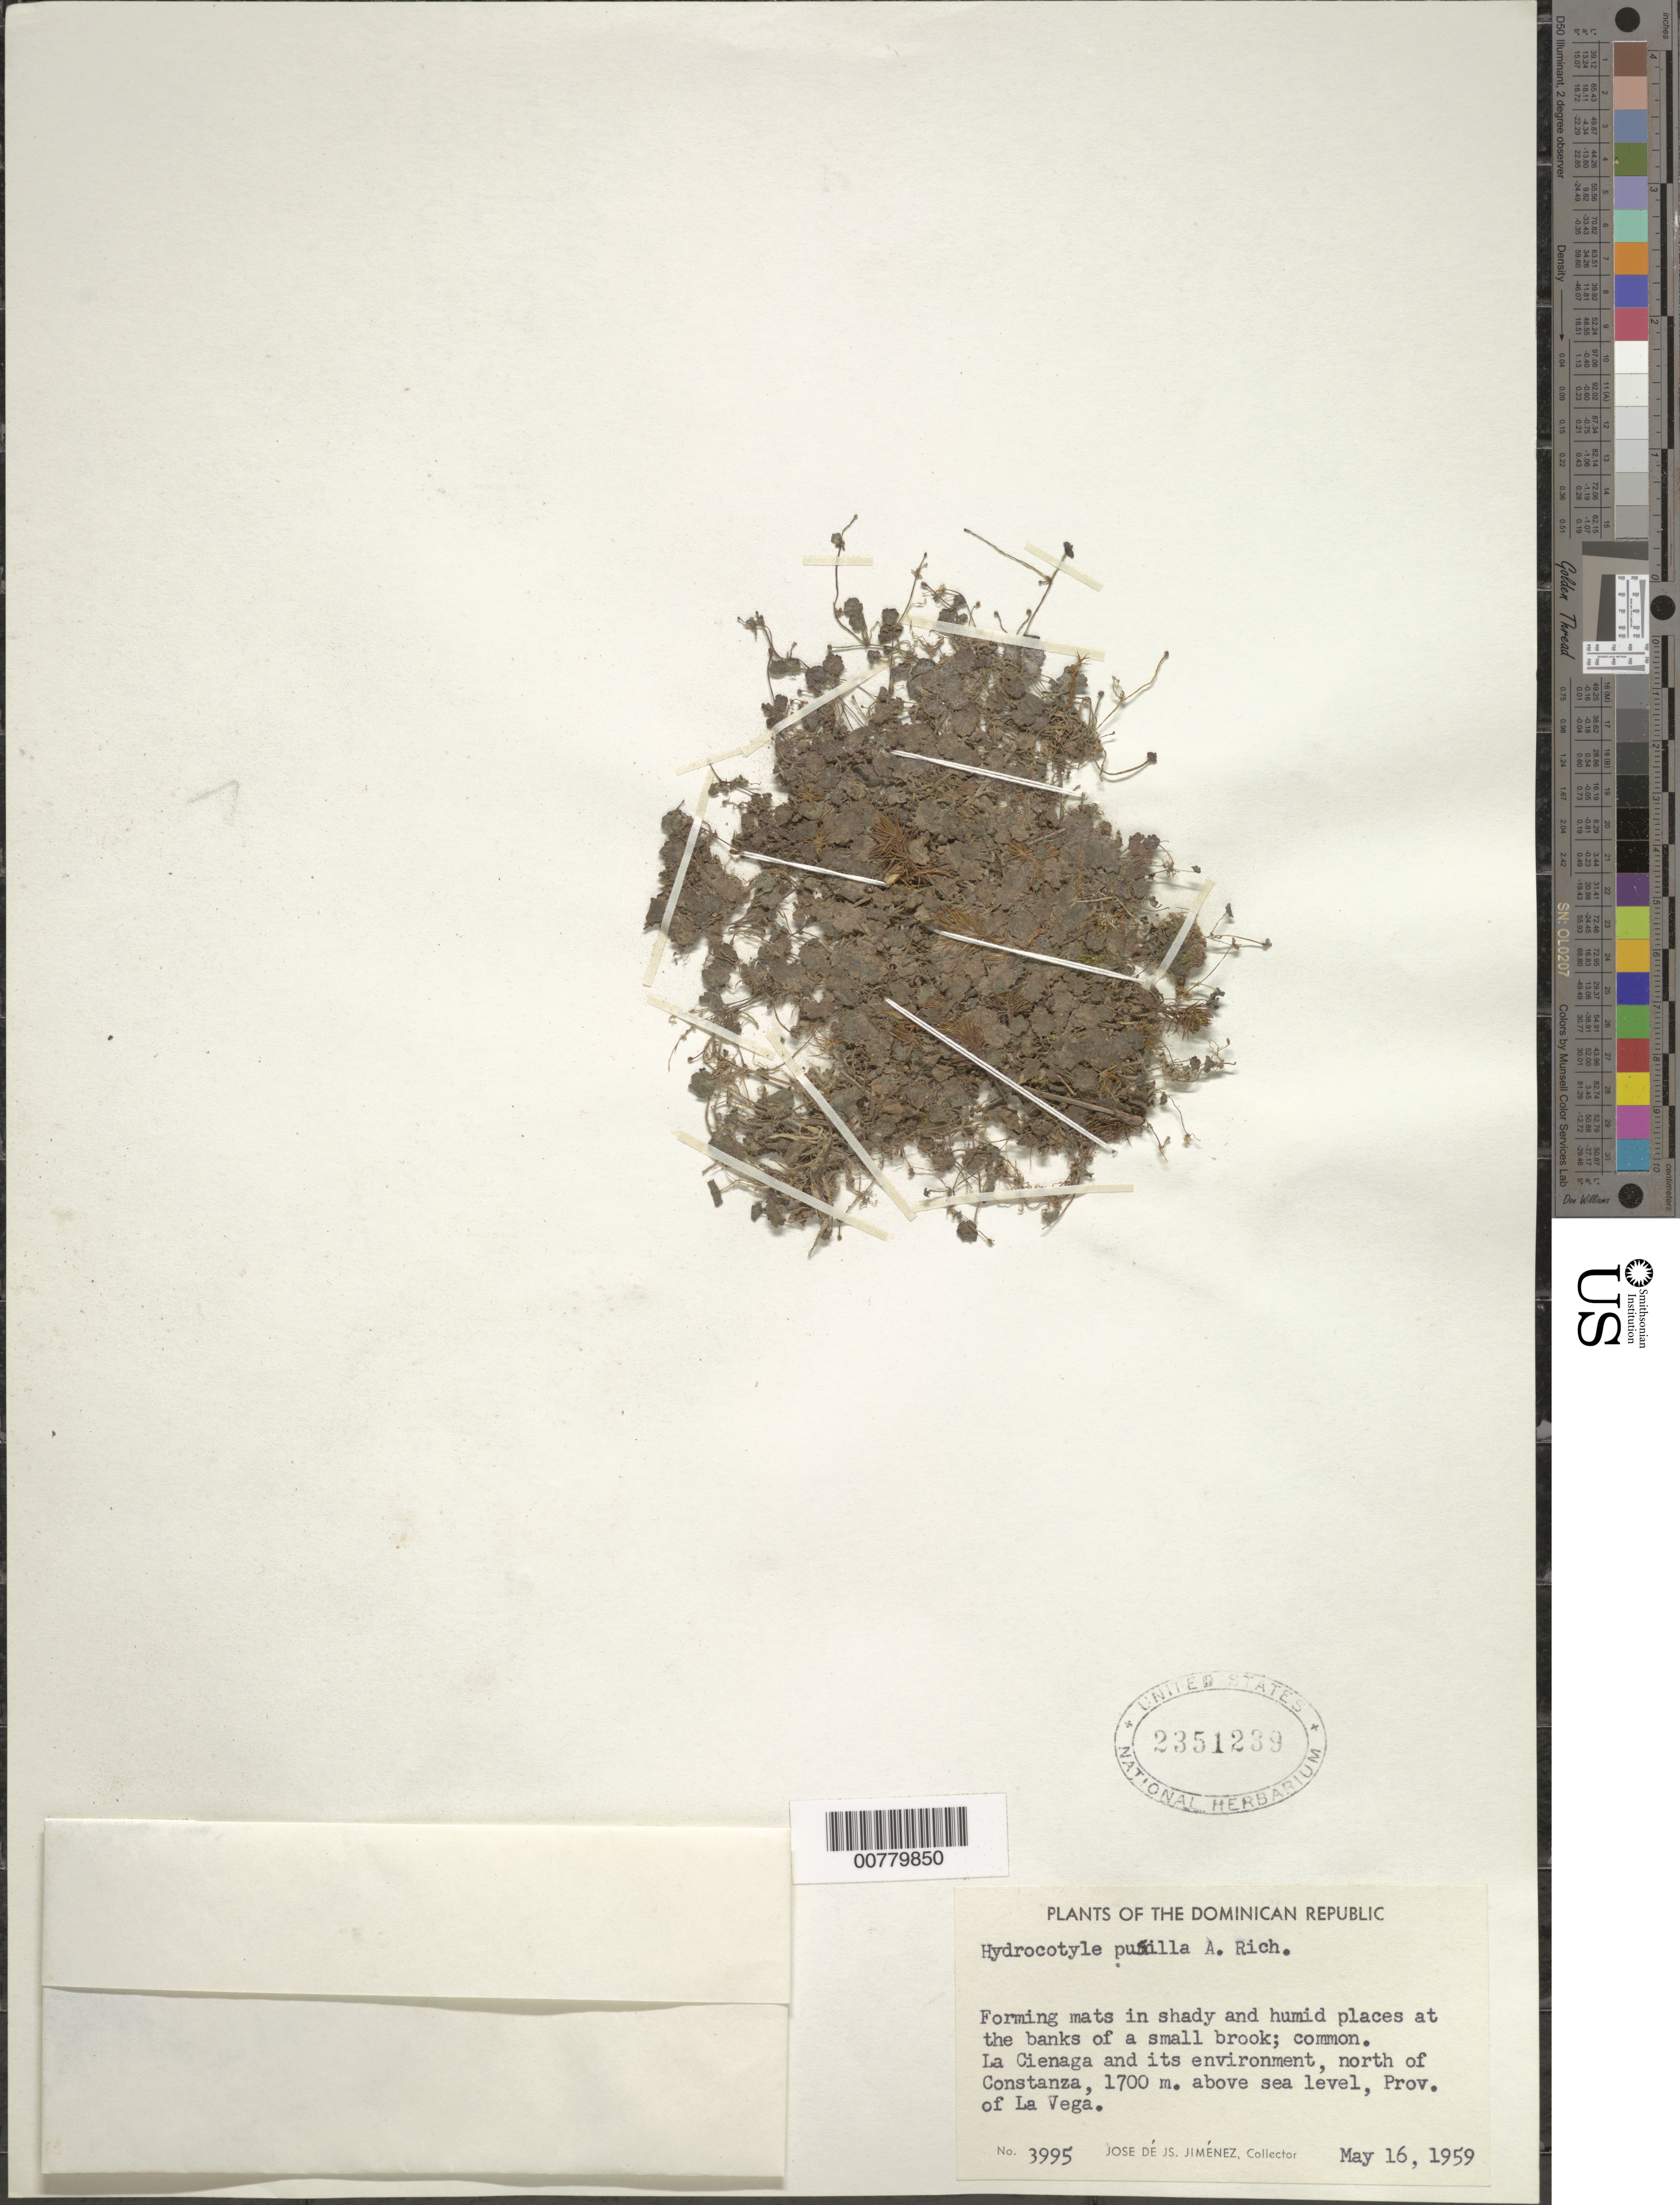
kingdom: Plantae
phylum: Tracheophyta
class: Magnoliopsida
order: Apiales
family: Araliaceae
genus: Hydrocotyle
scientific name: Hydrocotyle pusilla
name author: A. Rich.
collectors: J. J. Jiménez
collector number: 3995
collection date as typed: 16 May 1959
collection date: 1959-05-16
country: Dominican Republic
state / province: La Vega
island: Hispaniola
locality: North of Constanza, La Cienaga and its environment.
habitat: In shady and humid places at the banks of small brook.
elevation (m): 1700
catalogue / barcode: US 2351239